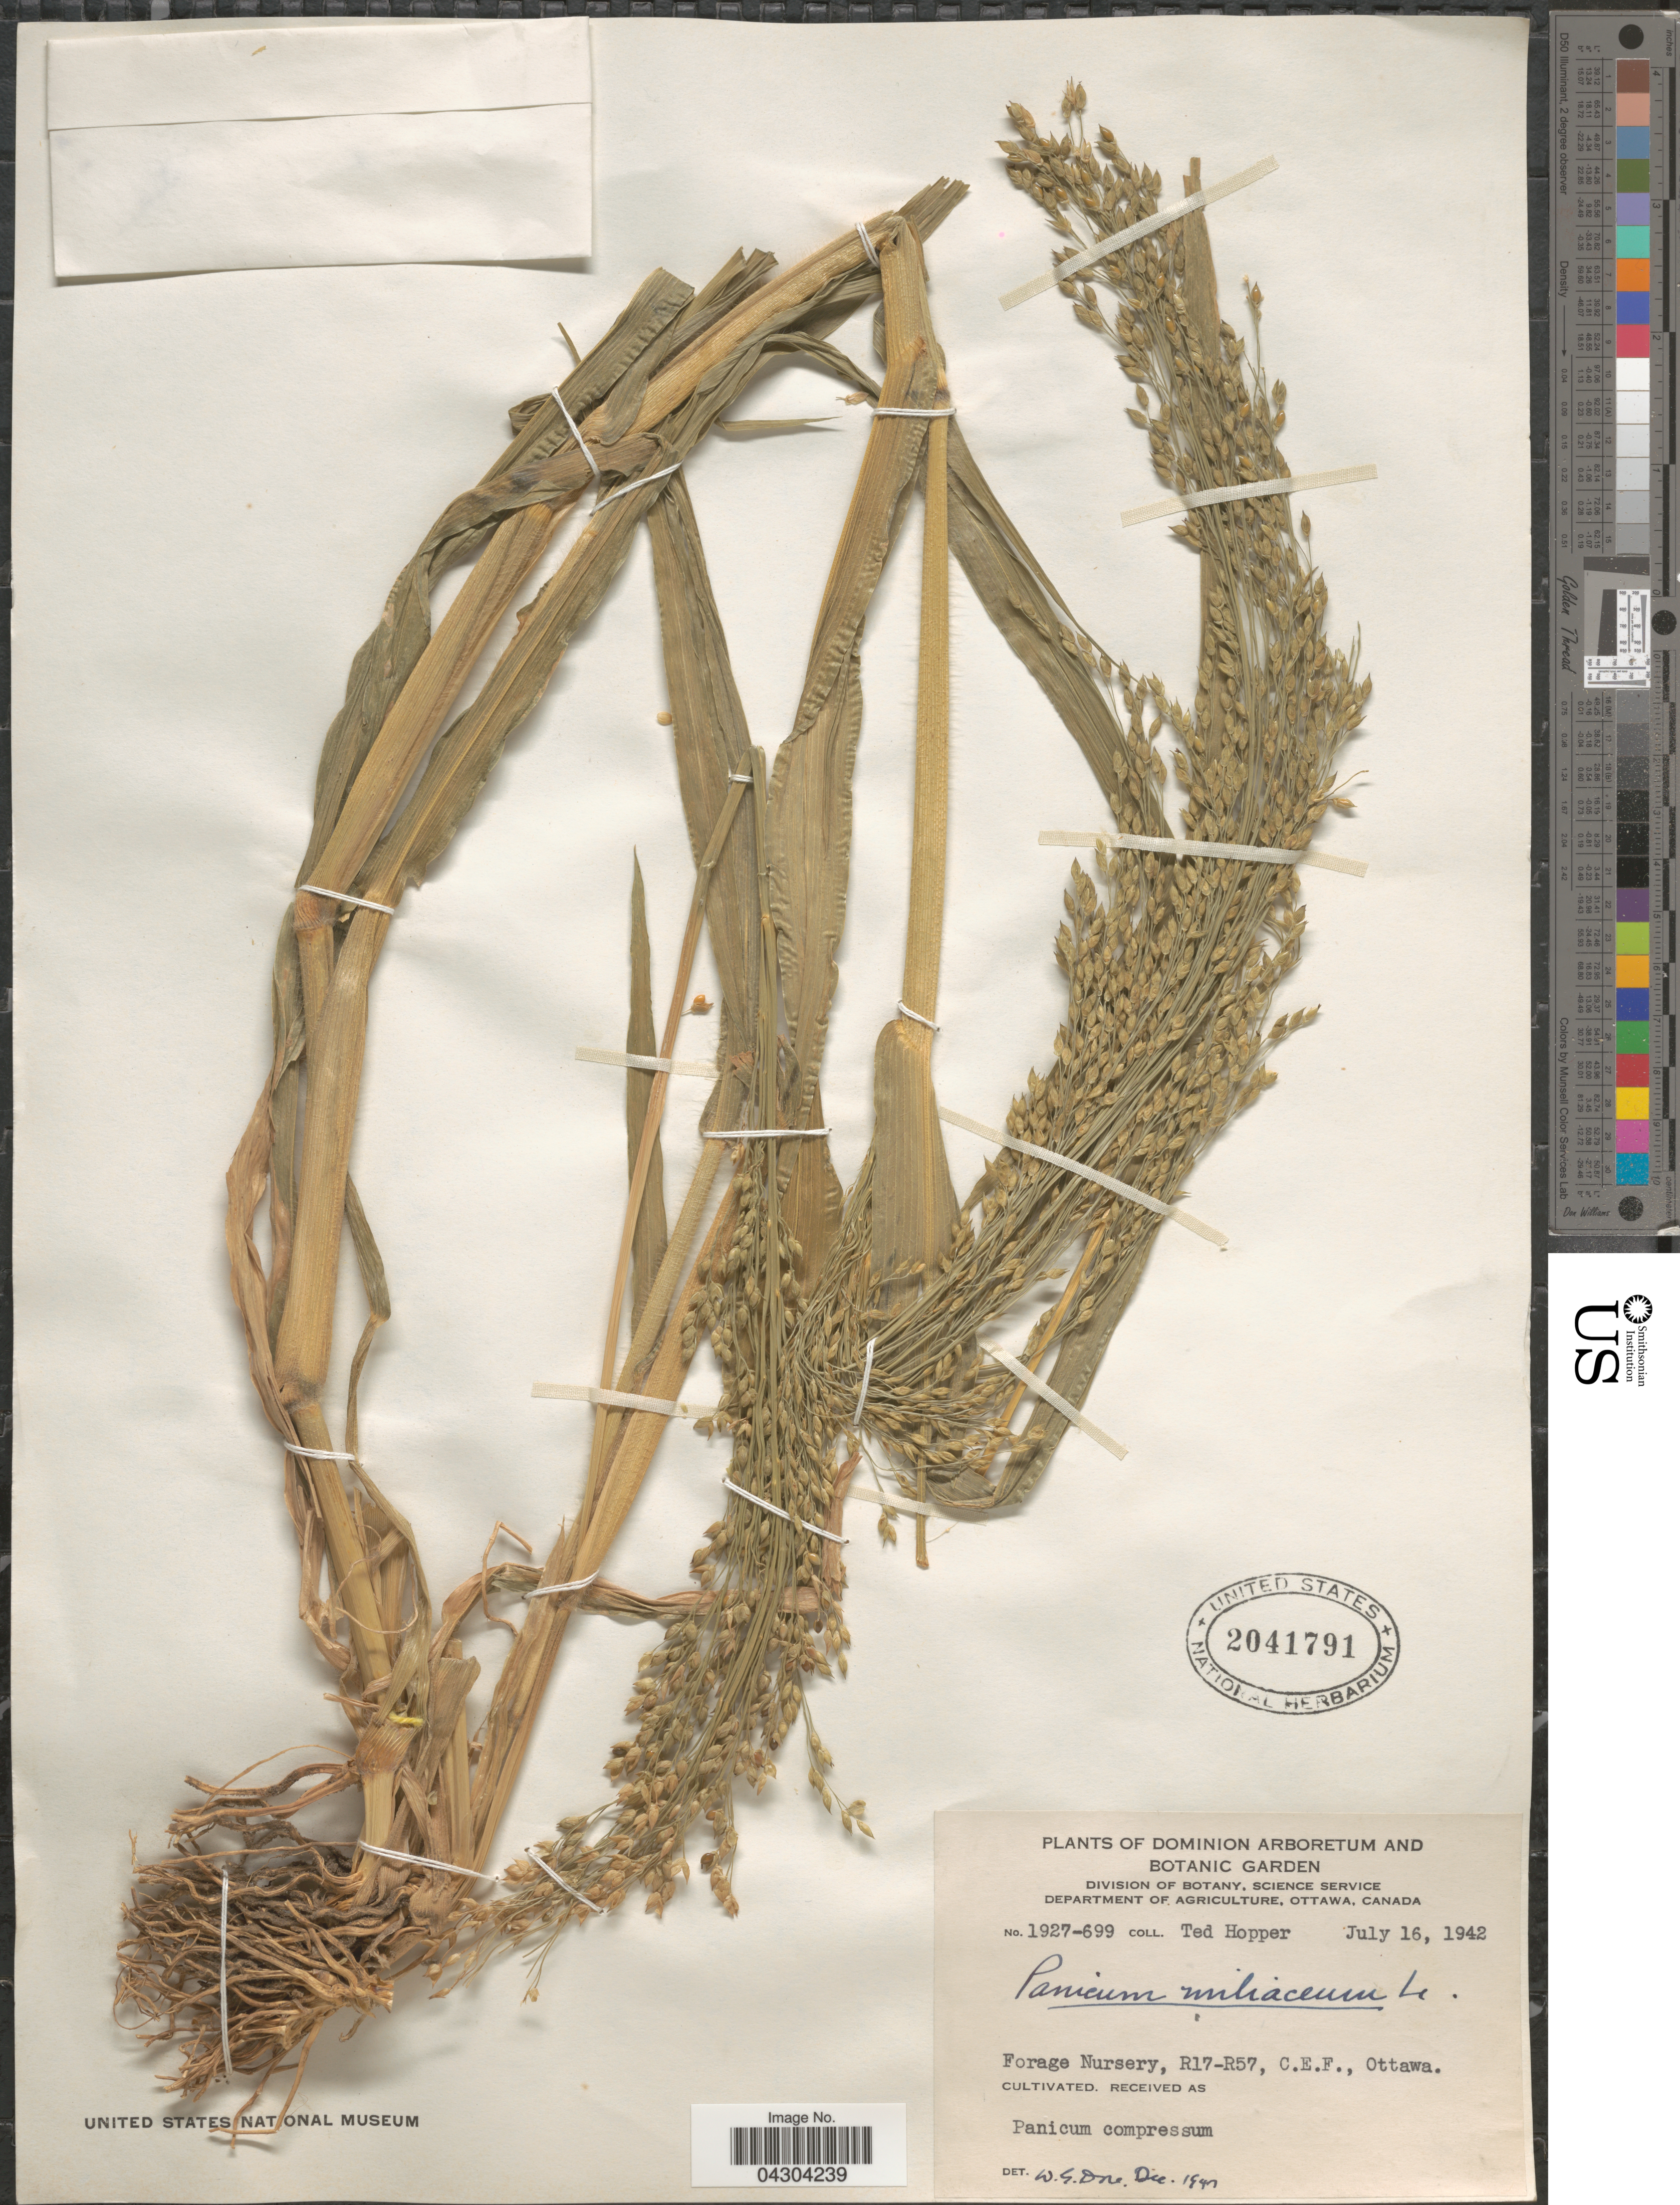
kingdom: Plantae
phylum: Tracheophyta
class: Liliopsida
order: Poales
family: Poaceae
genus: Panicum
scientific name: Panicum miliaceum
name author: L.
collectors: T. Hopper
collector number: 1927-699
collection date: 1942-07-16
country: Canada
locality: Dominion Arboretum and Botanic Garden. Forage Nursery, R17-R57, C.E.F., Ottawa.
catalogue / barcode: US 2041791